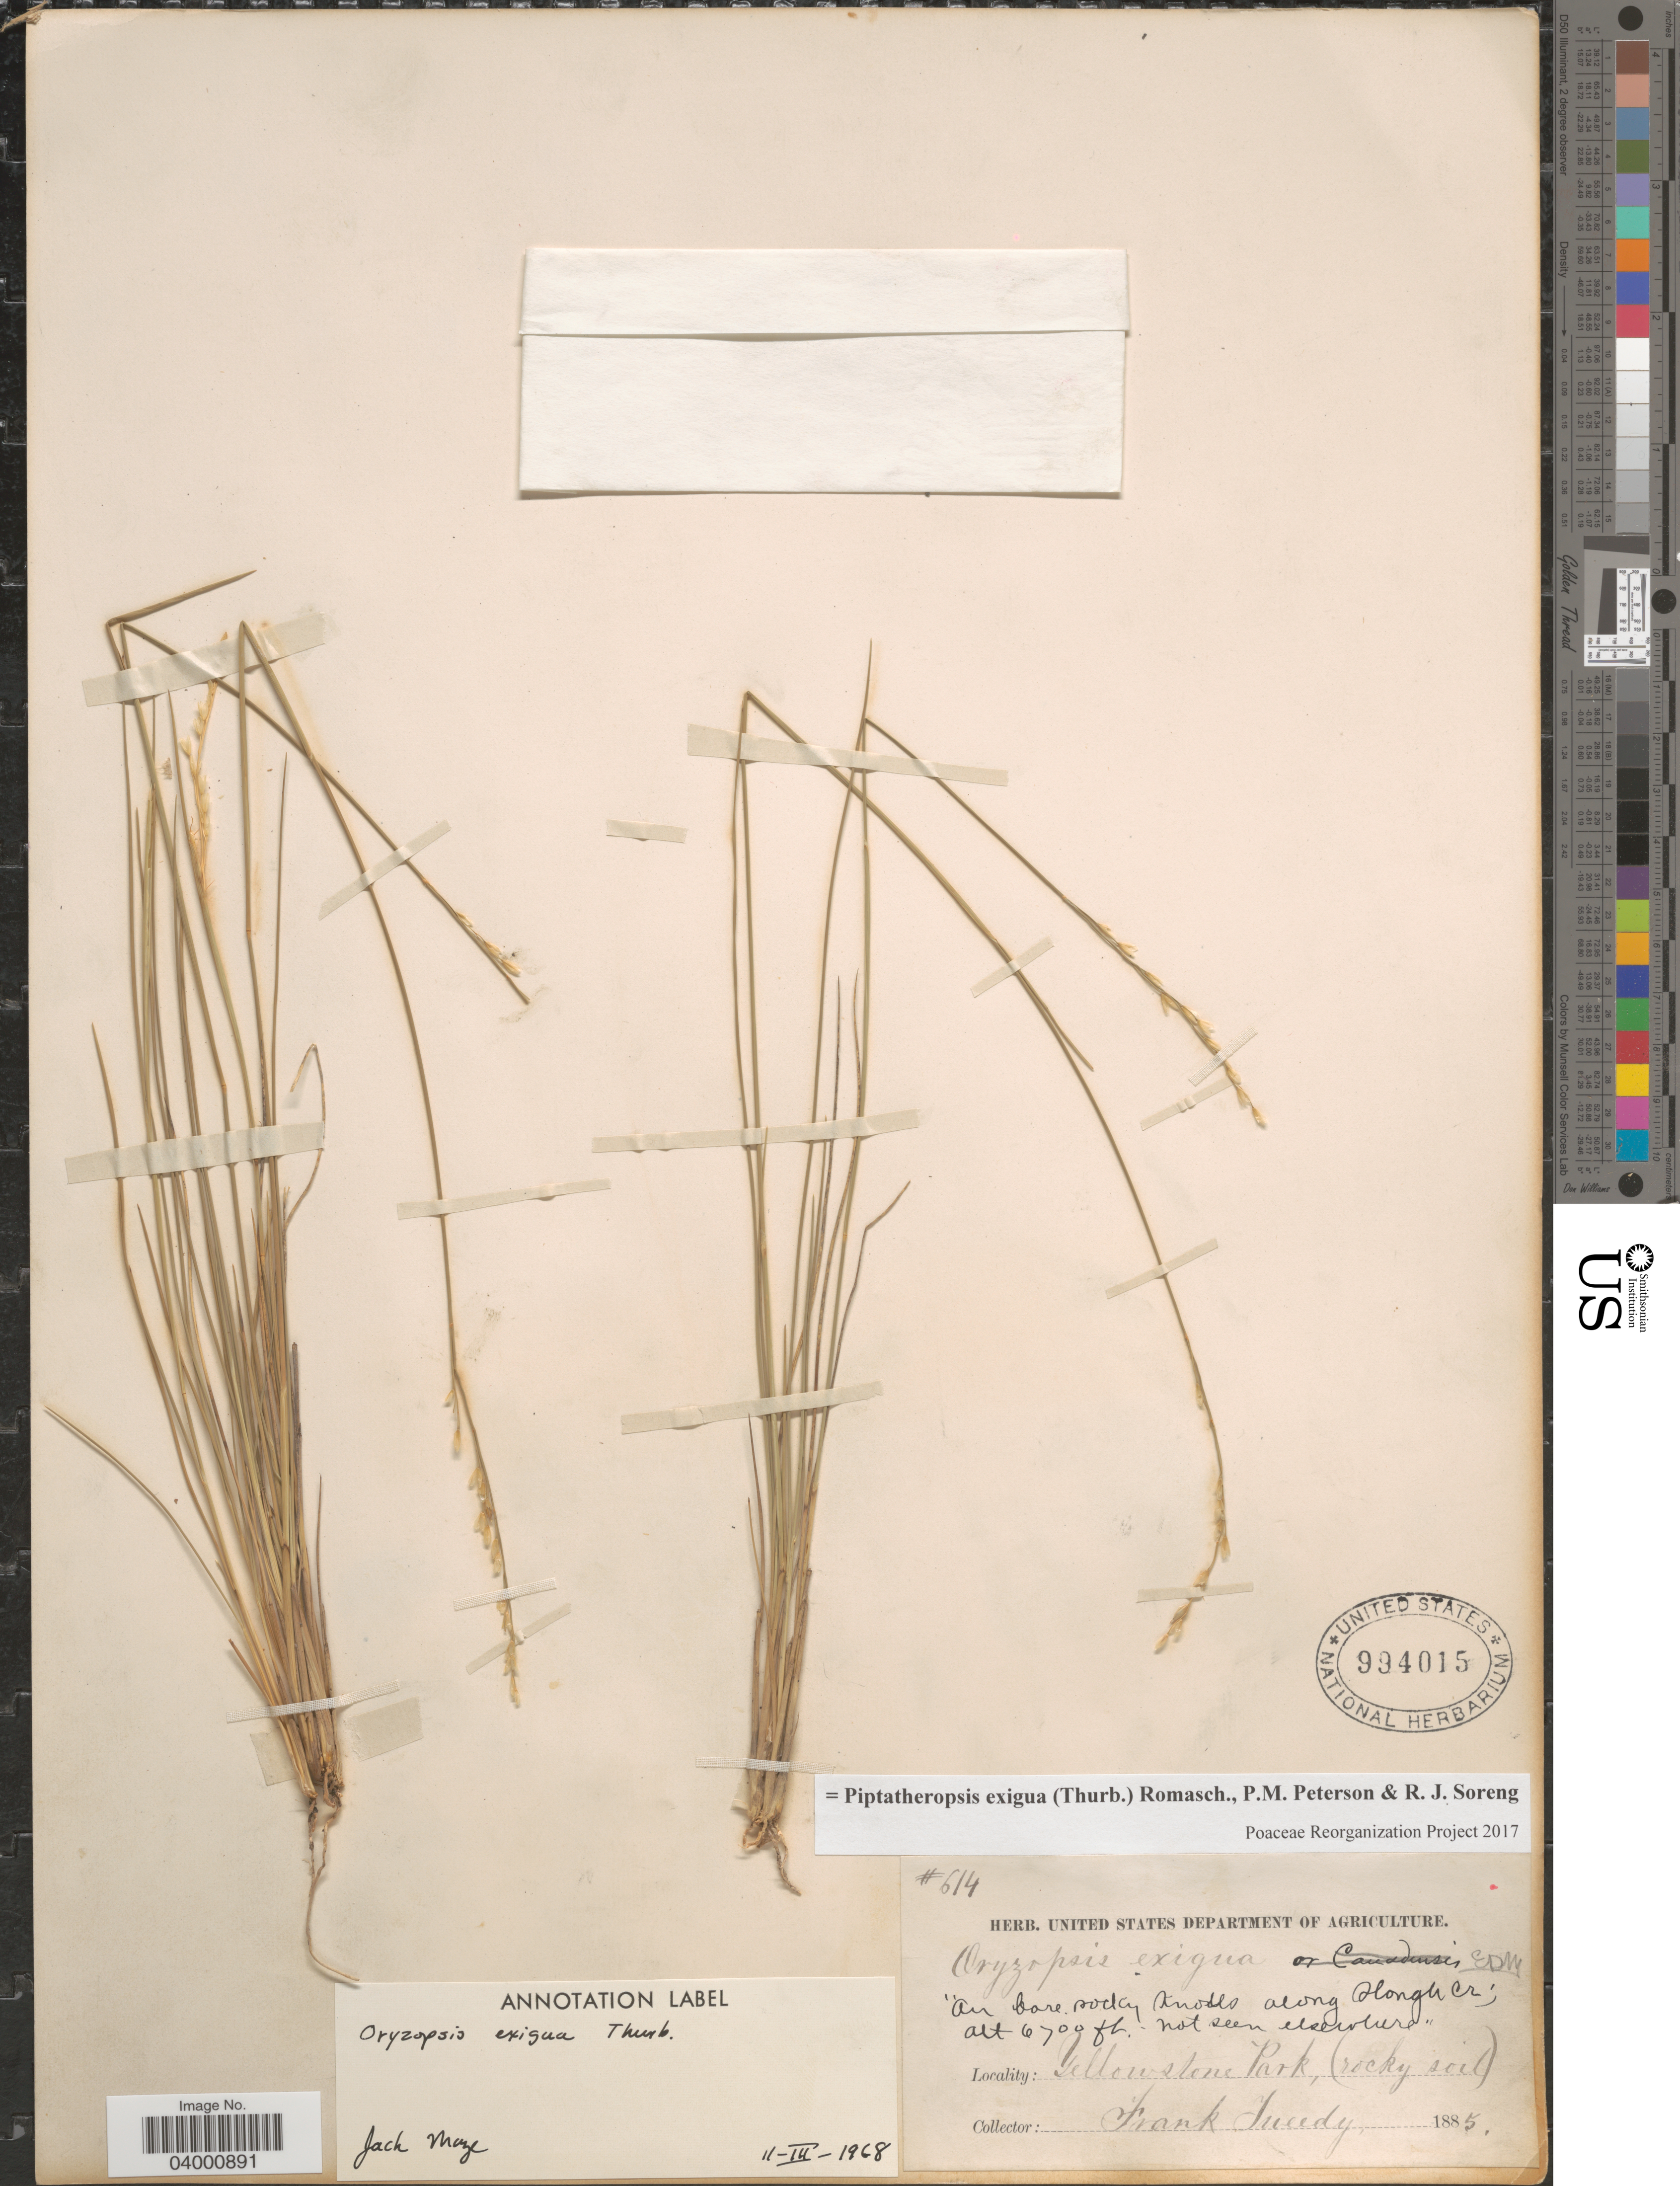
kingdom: Plantae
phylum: Tracheophyta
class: Liliopsida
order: Poales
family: Poaceae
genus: Piptatheropsis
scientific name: Piptatheropsis exigua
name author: (Thurb.) Romasch. et al.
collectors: F. Tweedy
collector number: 614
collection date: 1885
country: United States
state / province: Wyoming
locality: Along Slough Cr. Yellowstone Park.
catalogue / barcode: US 994015